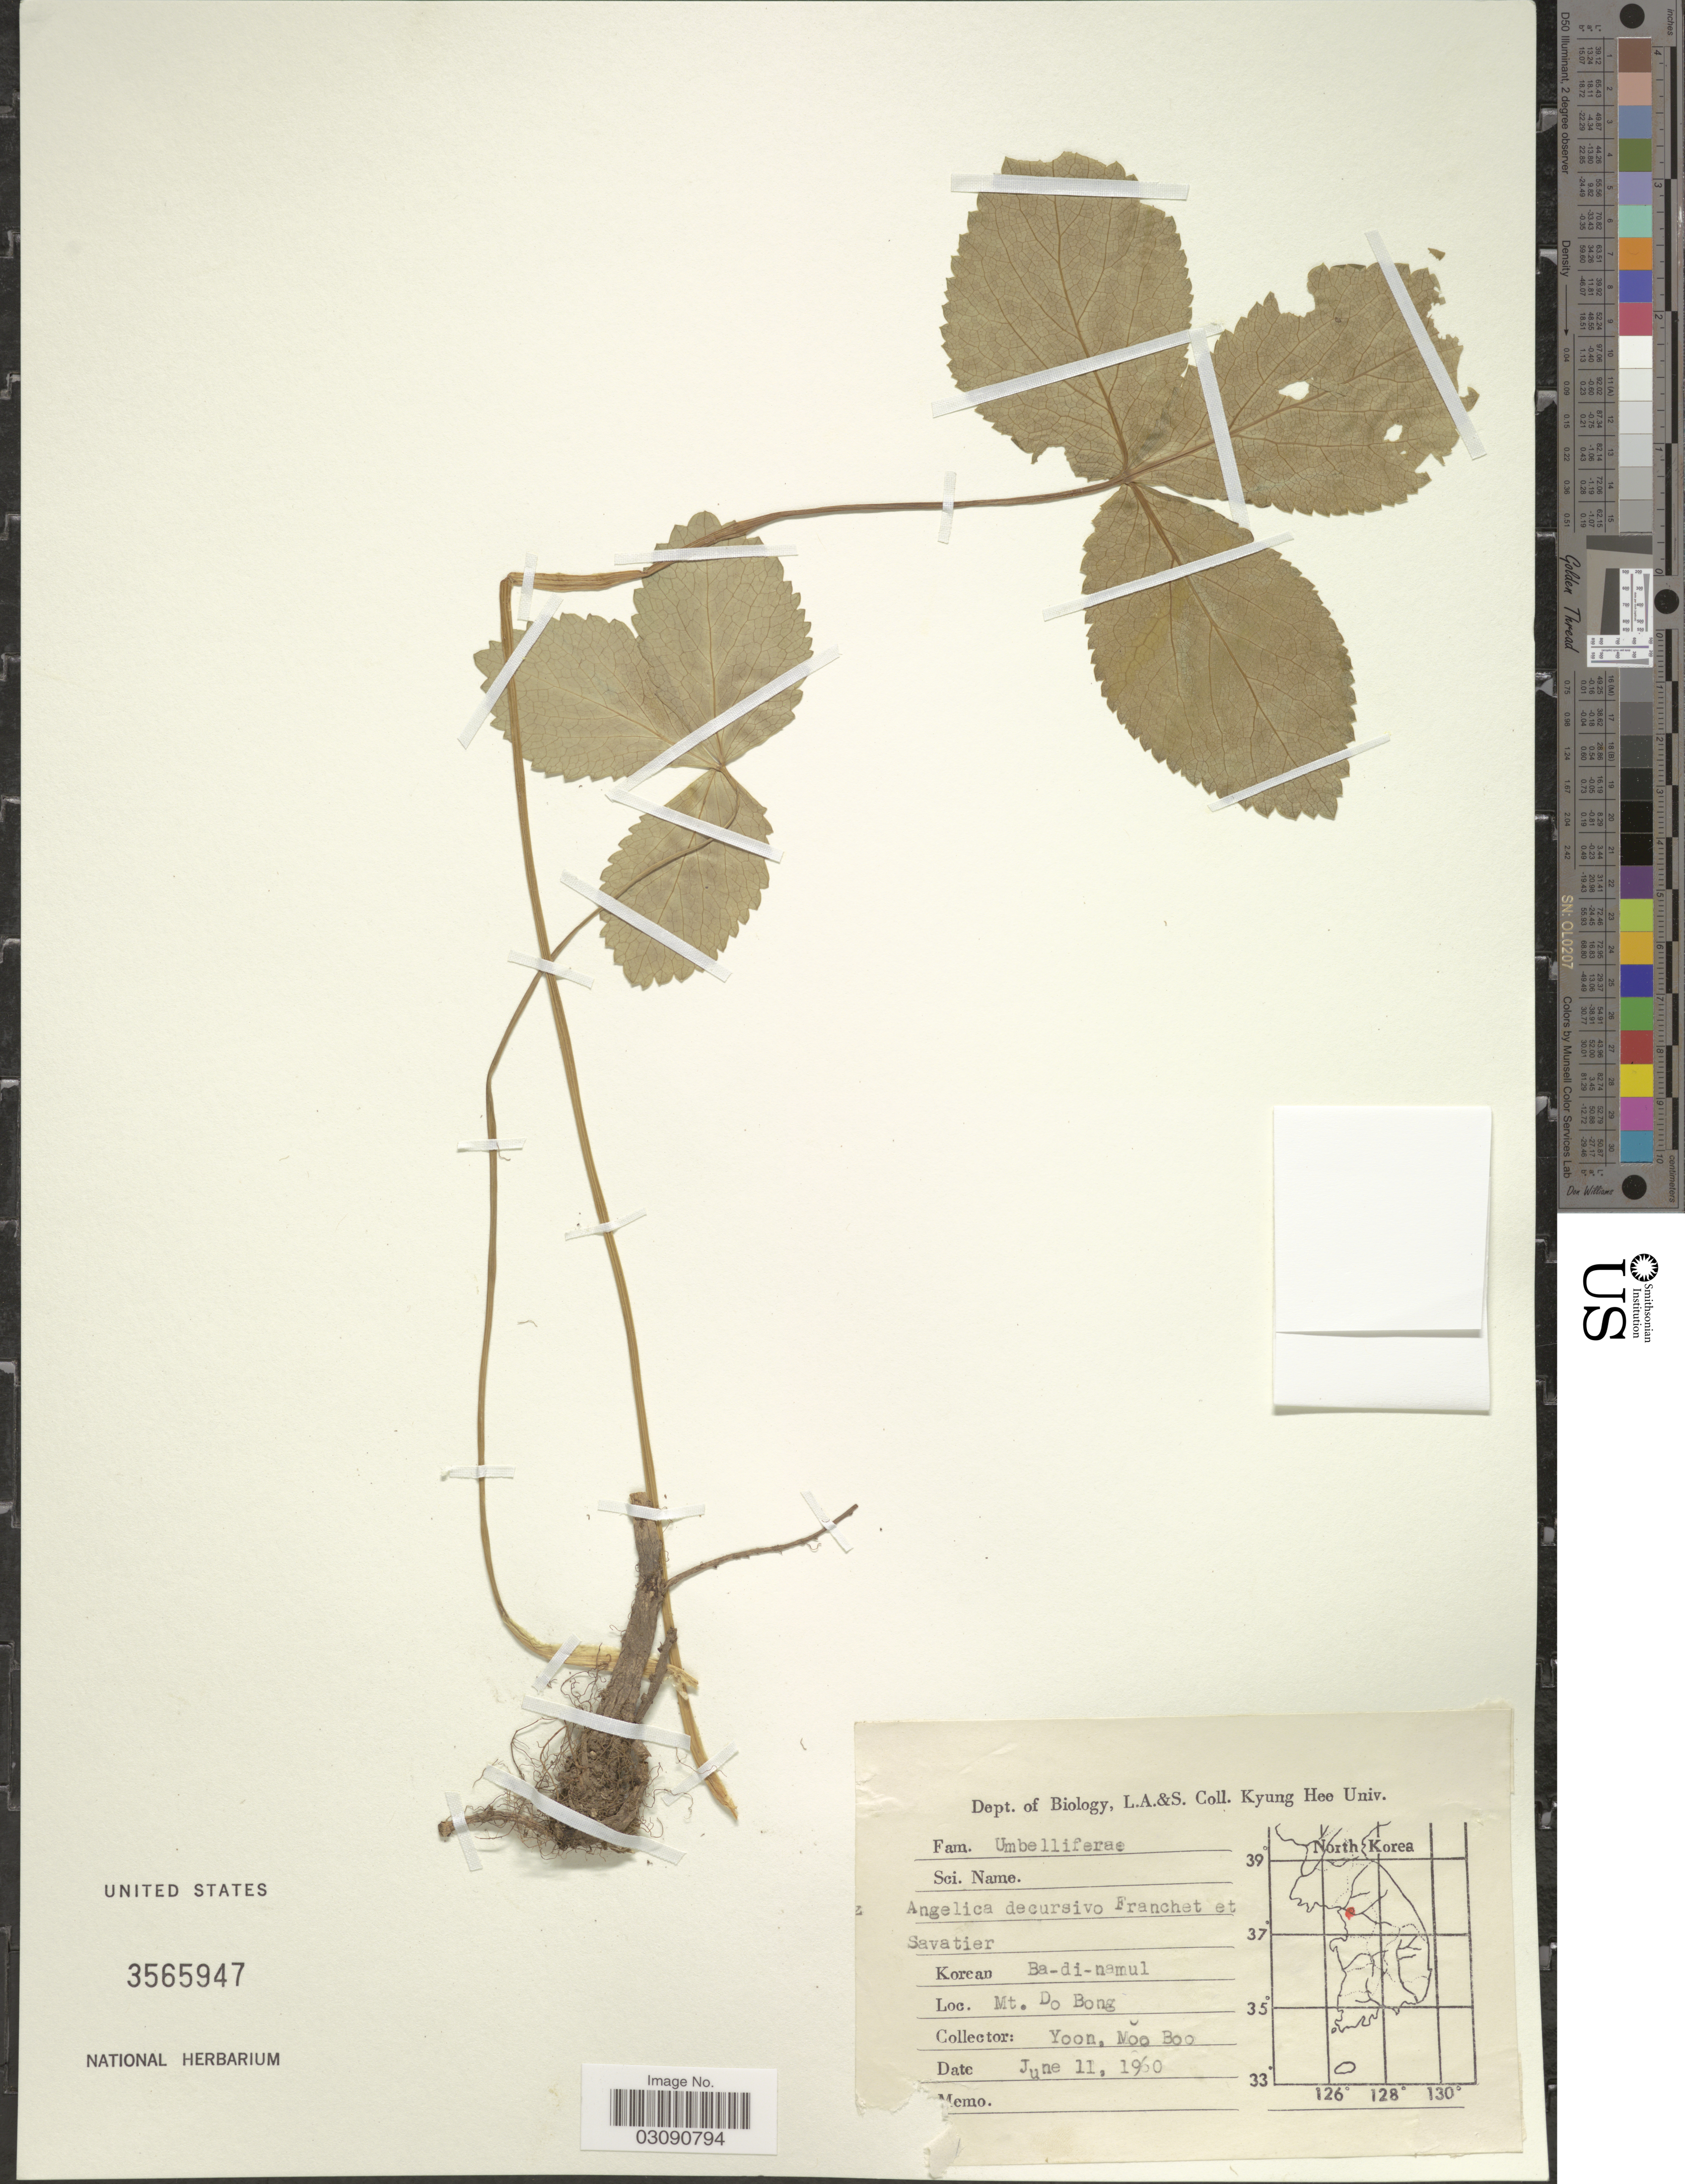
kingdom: Plantae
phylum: Tracheophyta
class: Magnoliopsida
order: Apiales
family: Apiaceae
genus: Angelica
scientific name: Angelica decursiva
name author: (Miq.) Franch. & Sav.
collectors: M. Yoon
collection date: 1960-06-11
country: South Korea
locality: Mt. Do Bong.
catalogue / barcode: US 3565947